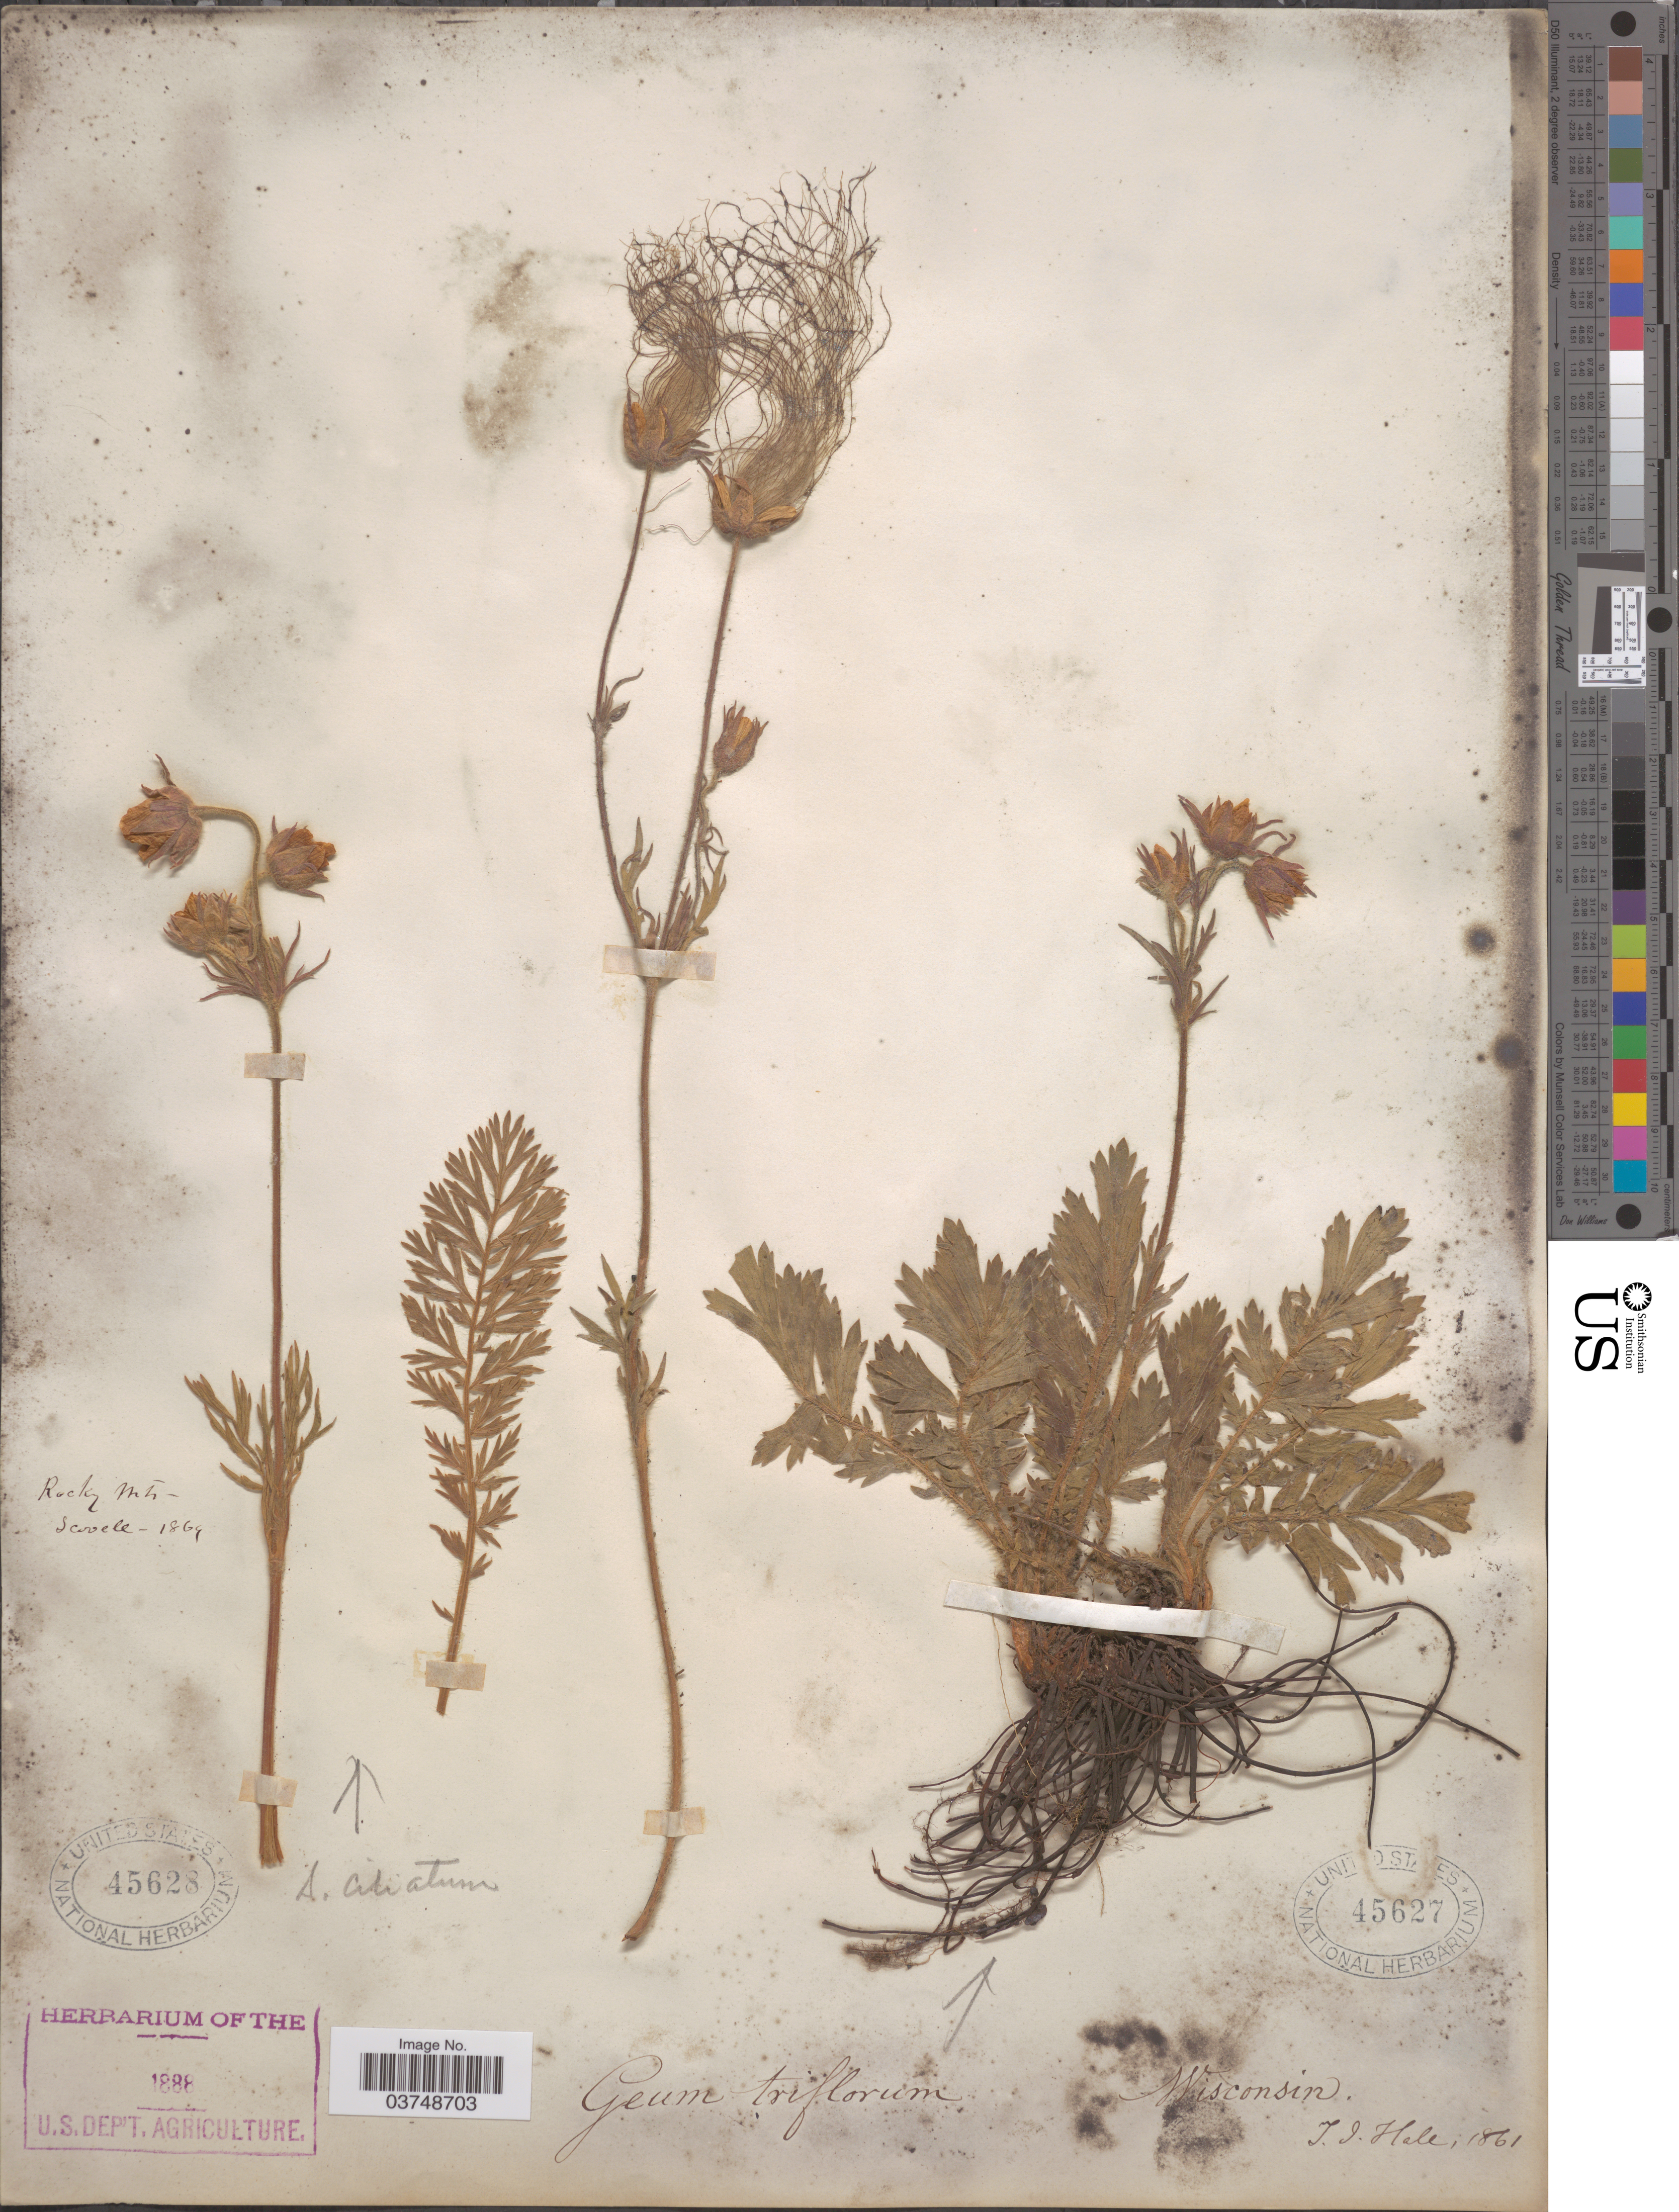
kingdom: Plantae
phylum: Tracheophyta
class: Magnoliopsida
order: Rosales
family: Rosaceae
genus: Geum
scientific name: Geum triflorum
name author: Pursh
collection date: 1869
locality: Rocky Mts.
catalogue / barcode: US 45628-2